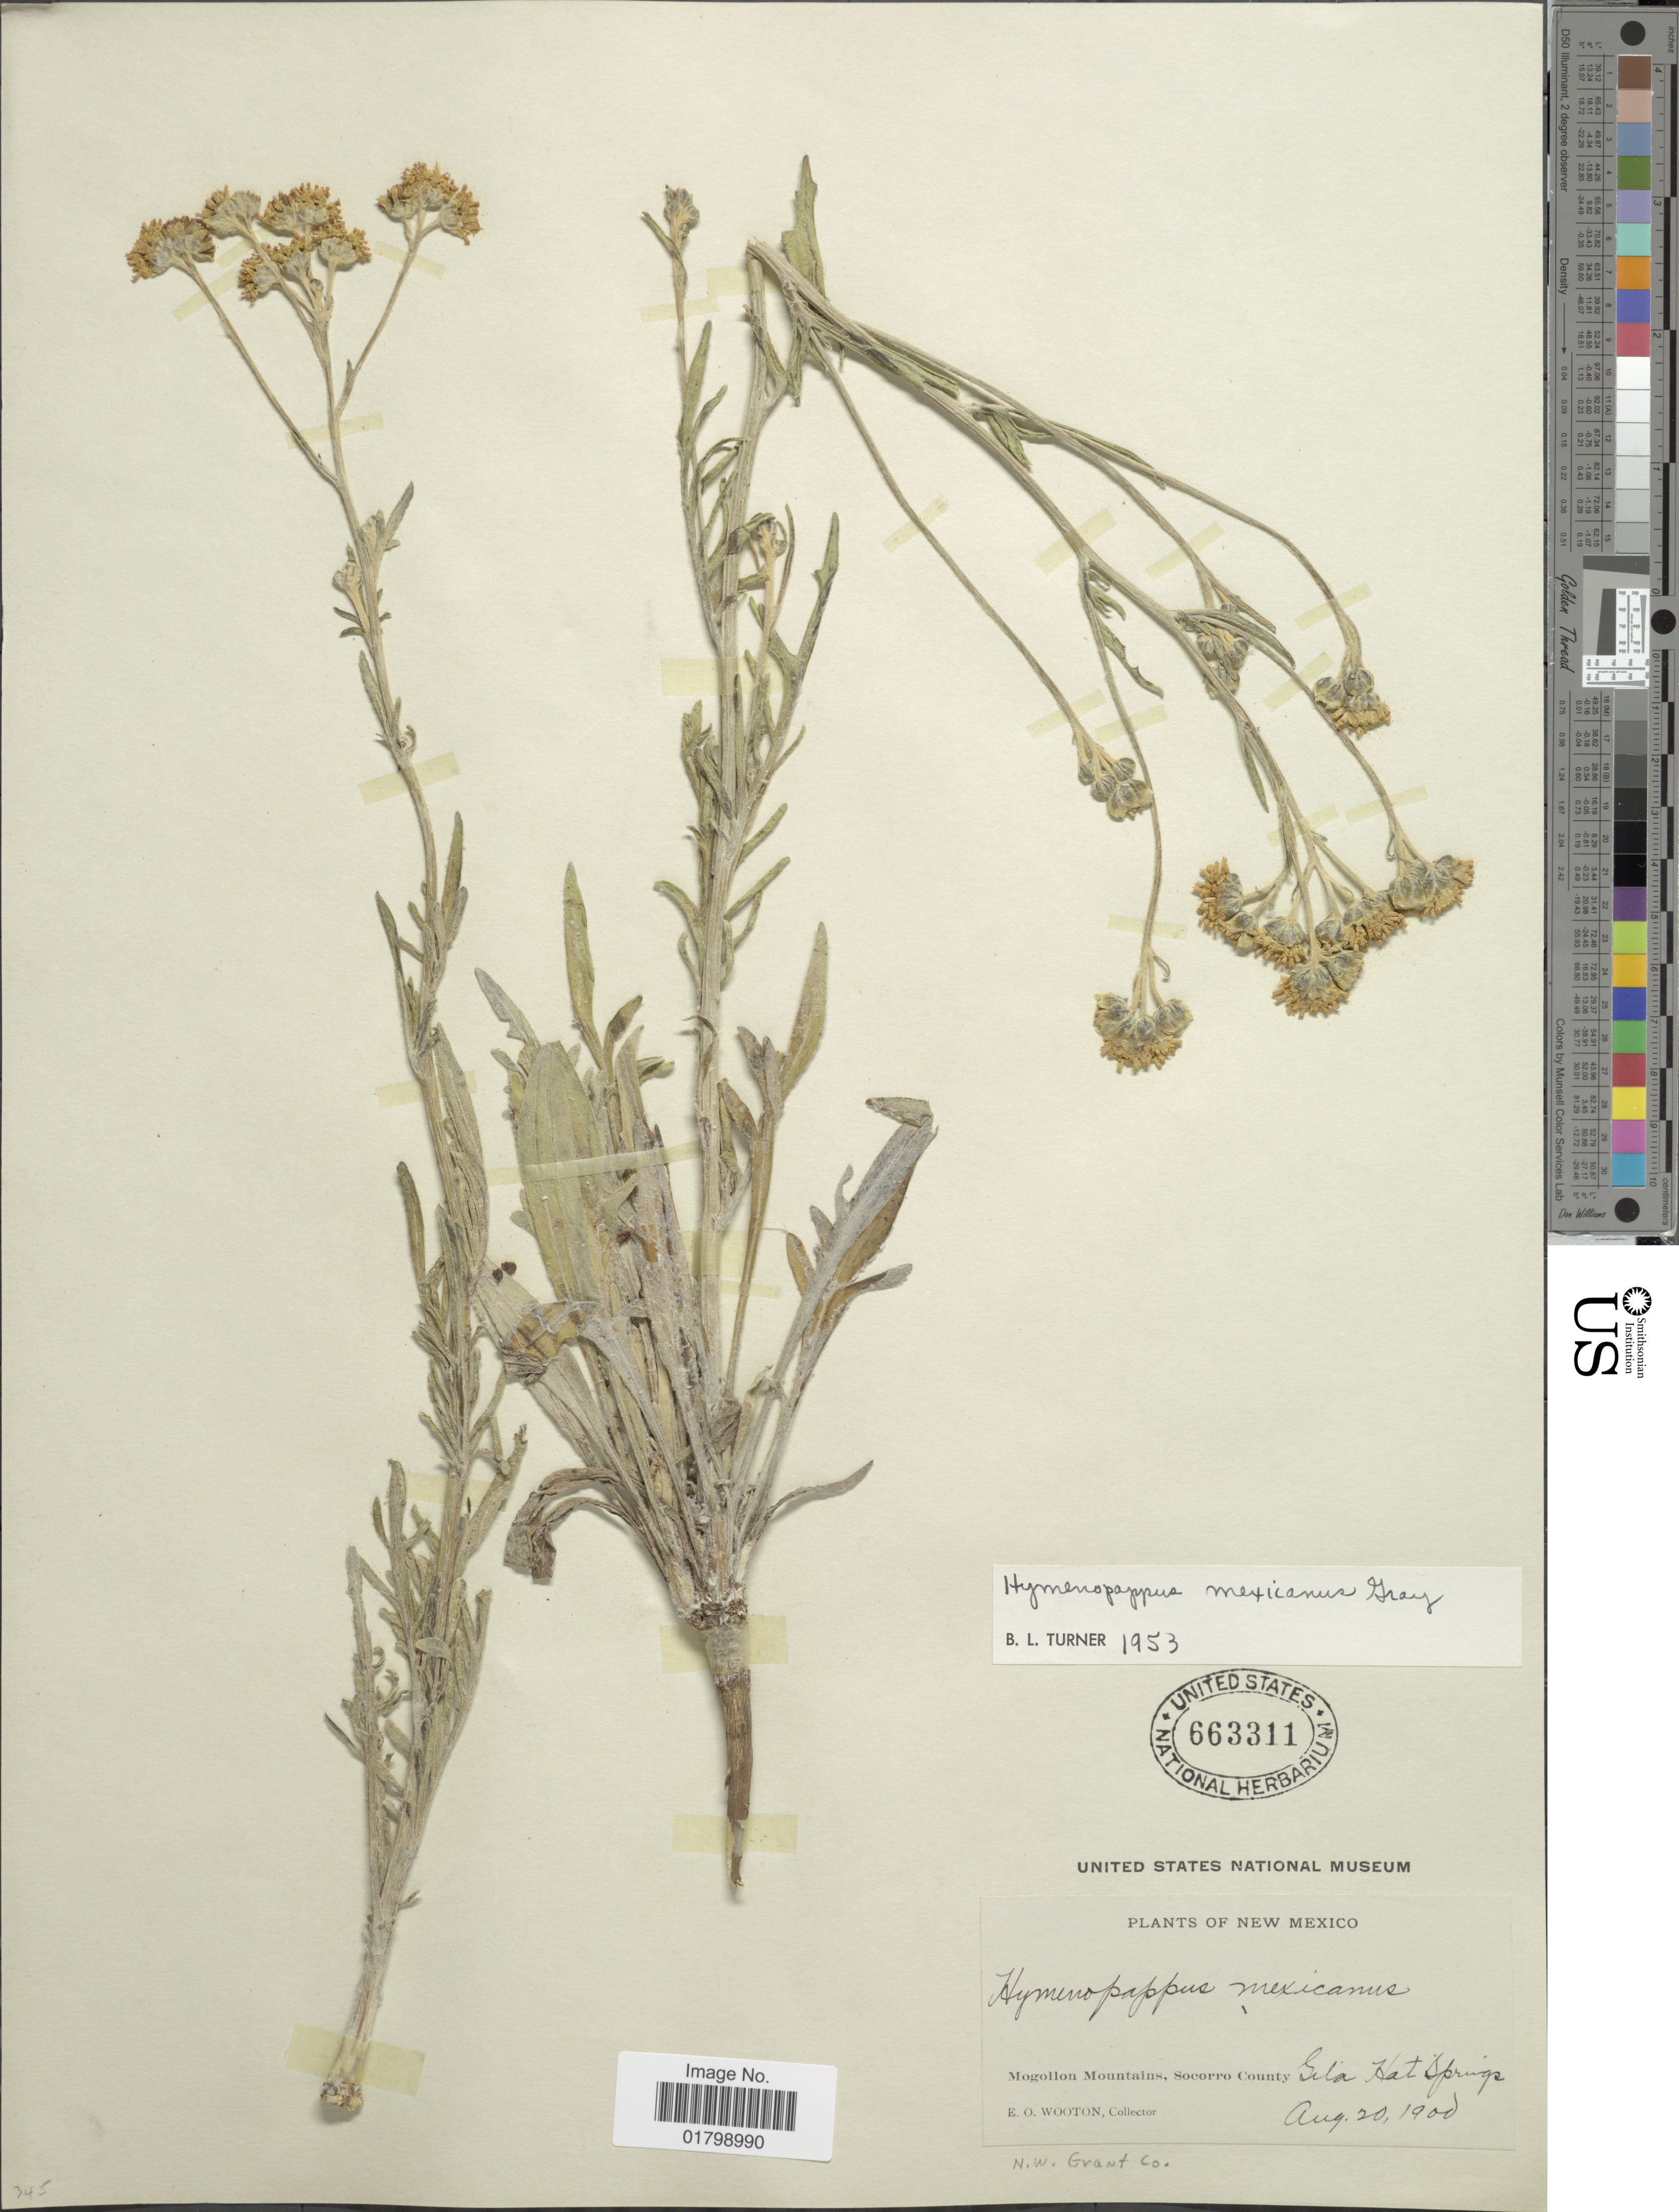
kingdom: Plantae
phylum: Tracheophyta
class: Magnoliopsida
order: Asterales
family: Asteraceae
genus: Hymenopappus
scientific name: Hymenopappus mexicanus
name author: A. Gray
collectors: E. O. Wooton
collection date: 1900-08-20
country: United States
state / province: New Mexico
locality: Mogollon Mountains, Socorro County, Gila Hot Springs, N.W. Grant Co.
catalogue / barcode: US 663311